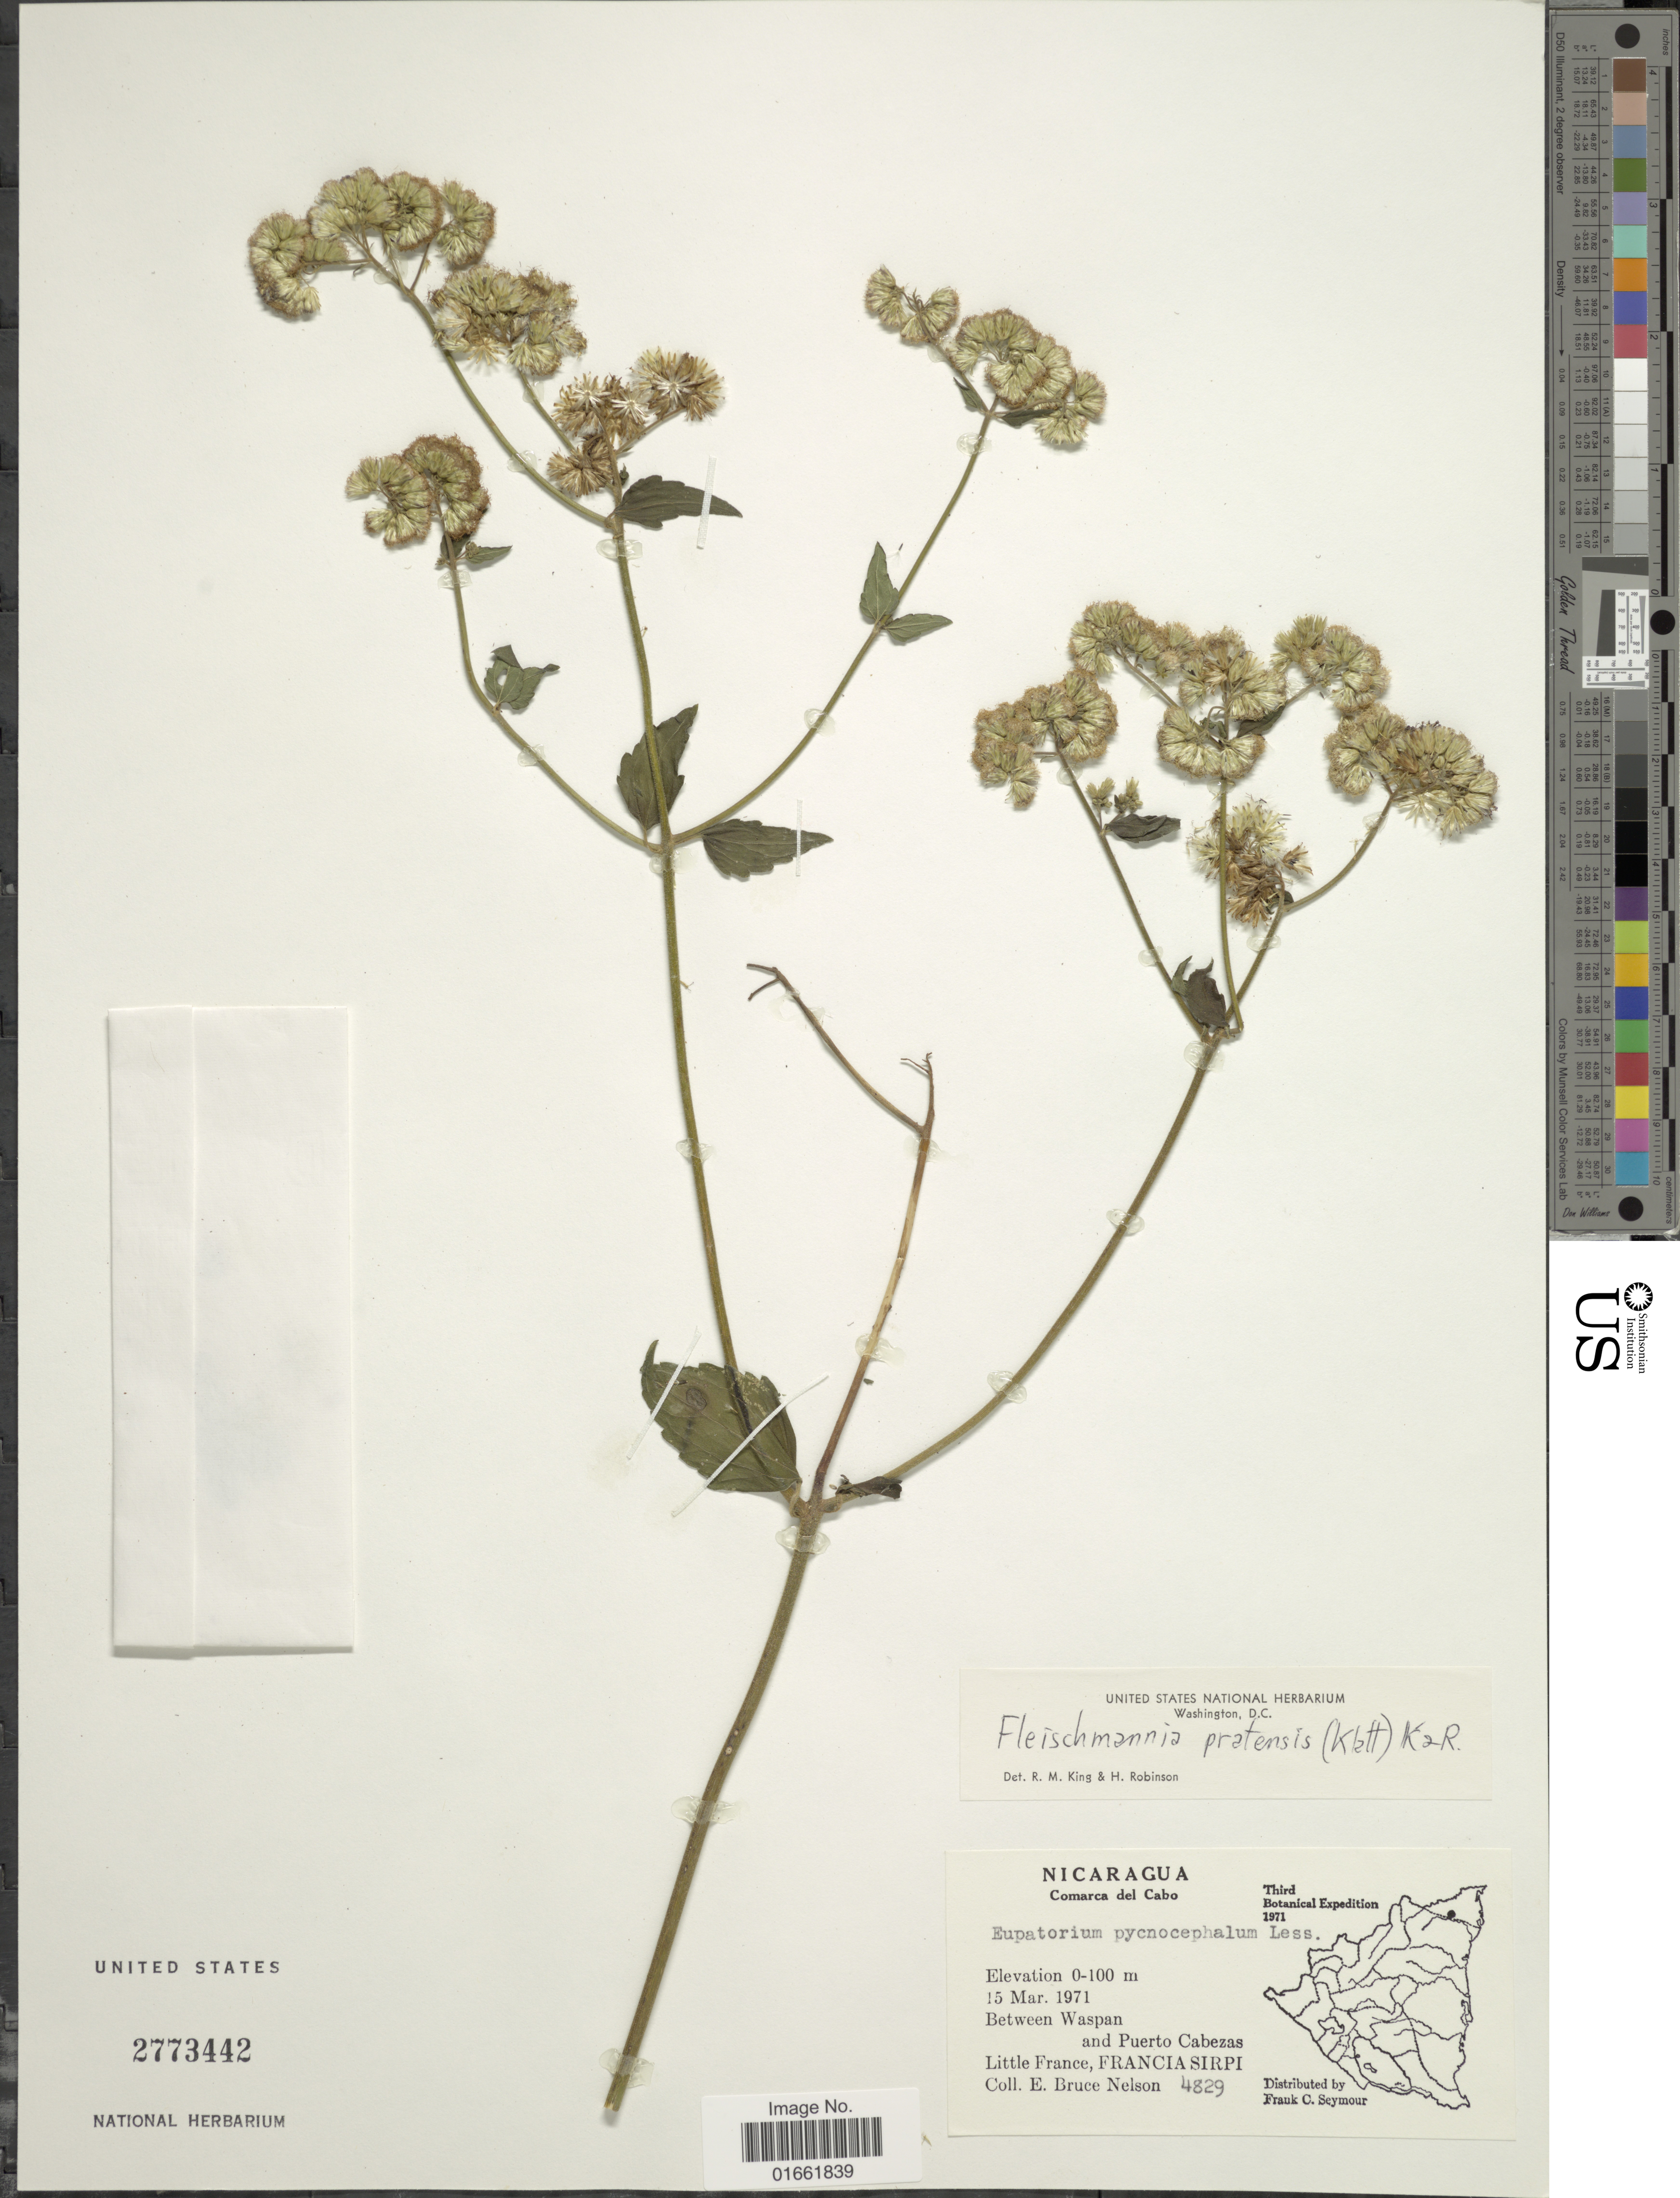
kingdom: Plantae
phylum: Tracheophyta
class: Magnoliopsida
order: Asterales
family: Asteraceae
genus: Fleischmannia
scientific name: Fleischmannia pratensis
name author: (Klatt) R.M. King & H. Rob.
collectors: E. B. Nelson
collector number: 4829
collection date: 1971-03-15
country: Nicaragua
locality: Comarca del Cabo. Between Waspan and Puerto Cabezas. Little France, Francia Sirpi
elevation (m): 0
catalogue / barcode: US 2773442